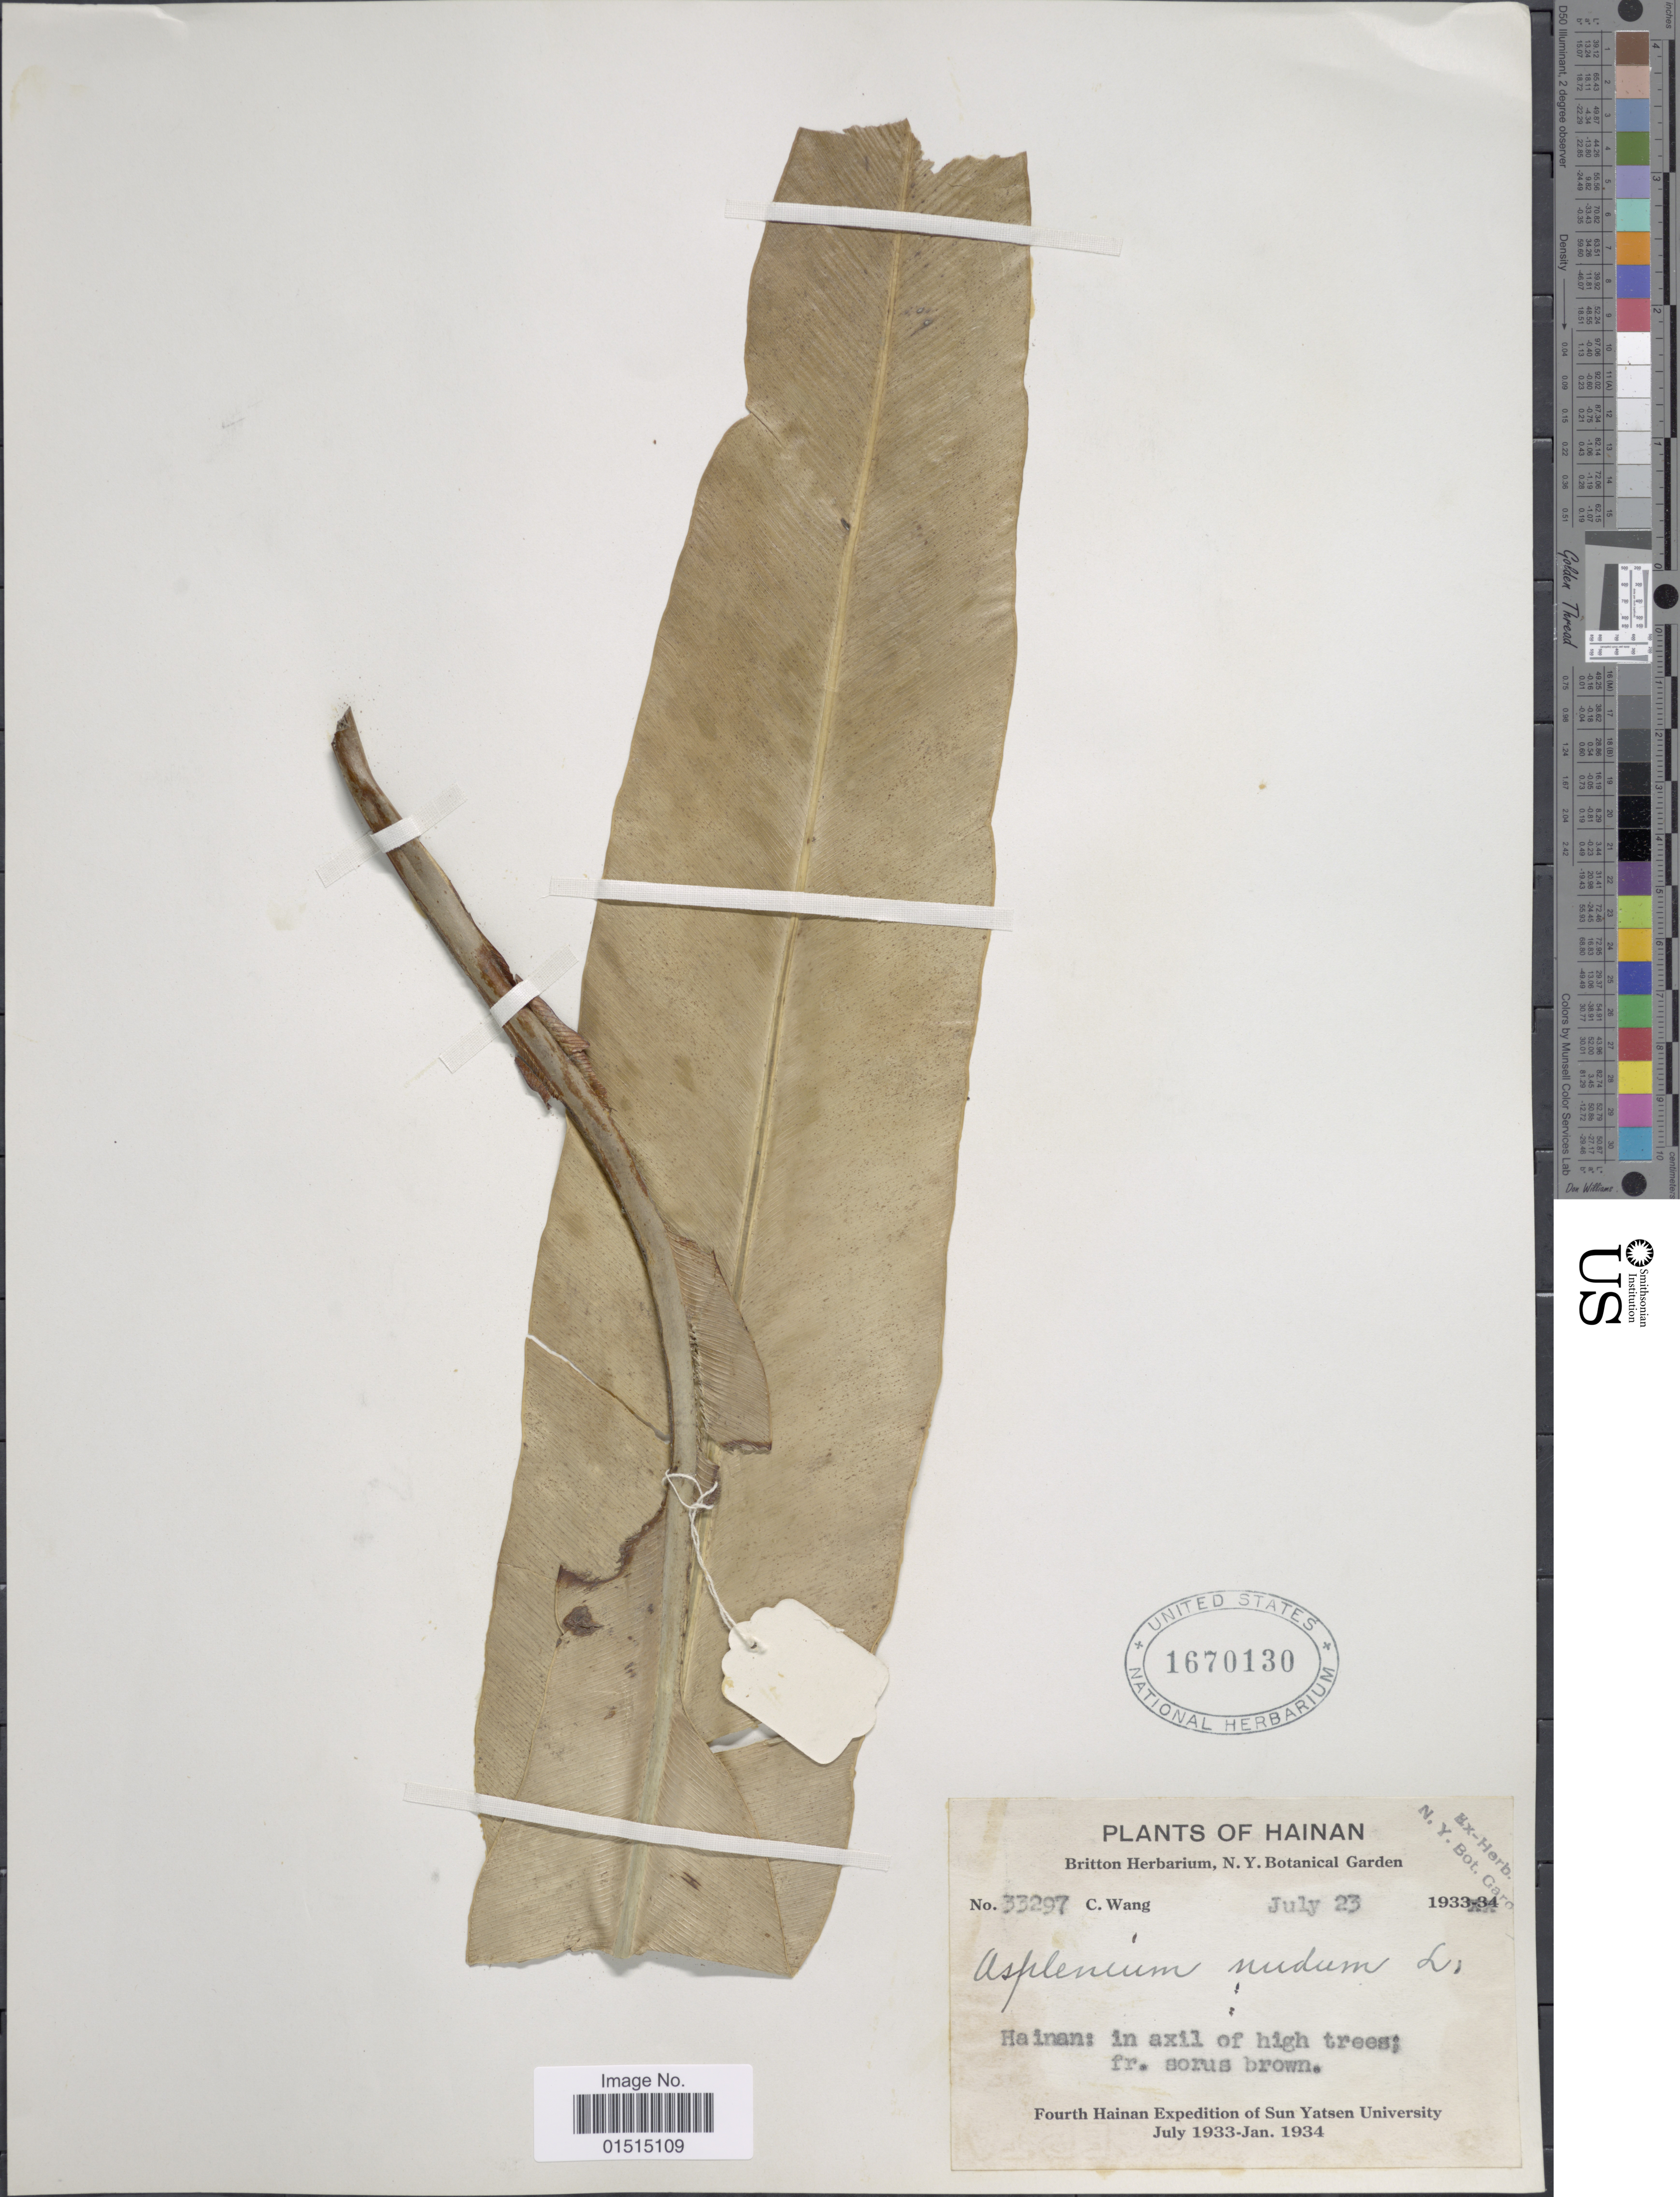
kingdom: Plantae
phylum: Tracheophyta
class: Polypodiopsida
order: Polypodiales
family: Aspleniaceae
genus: Asplenium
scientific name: Asplenium nidus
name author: L.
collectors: C. Wang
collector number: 33297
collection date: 1933-07-23/1934-07-23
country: China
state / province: Hainan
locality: In Axil of high trees; ft. sorus brown. Hainan.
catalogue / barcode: US 1670130